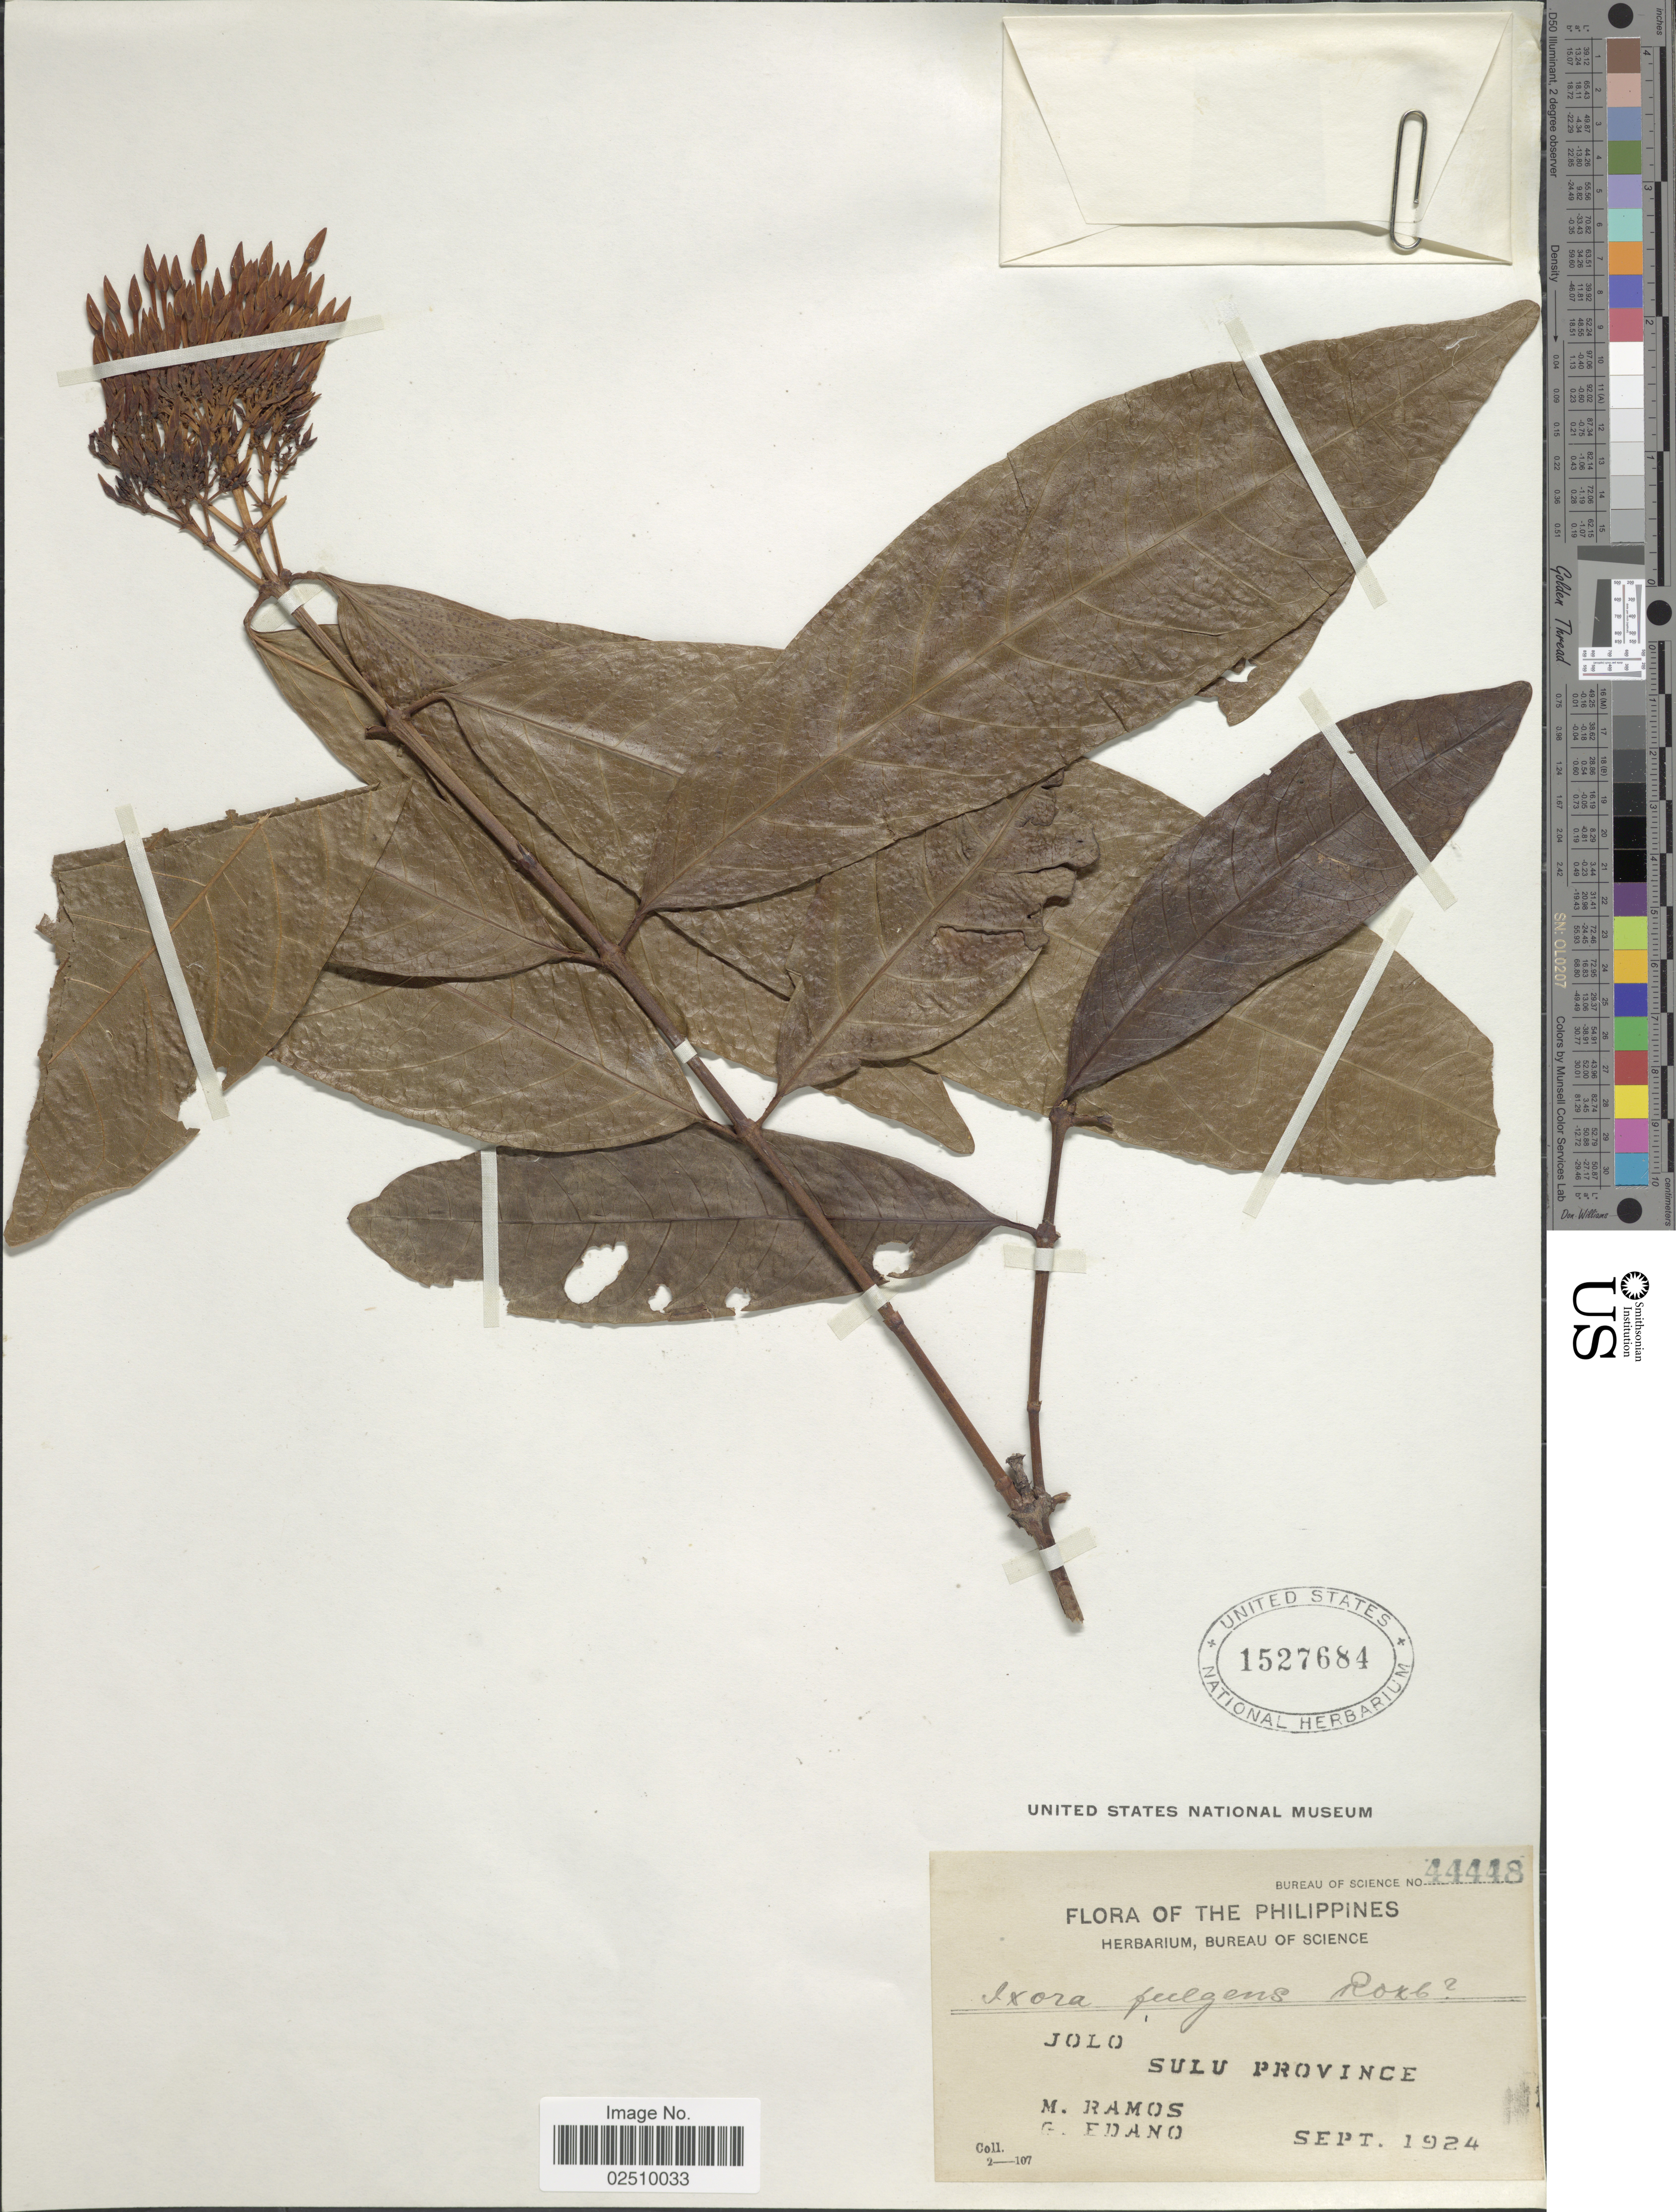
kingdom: Plantae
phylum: Tracheophyta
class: Magnoliopsida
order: Gentianales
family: Rubiaceae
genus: Ixora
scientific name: Ixora fulgens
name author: Bremek.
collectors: M. Ramos & G. Edaño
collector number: Bureau of Science 44448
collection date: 1924-09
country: Philippines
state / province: Muslim Mindanao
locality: Jolo, Sulu Province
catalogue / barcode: US 1527684